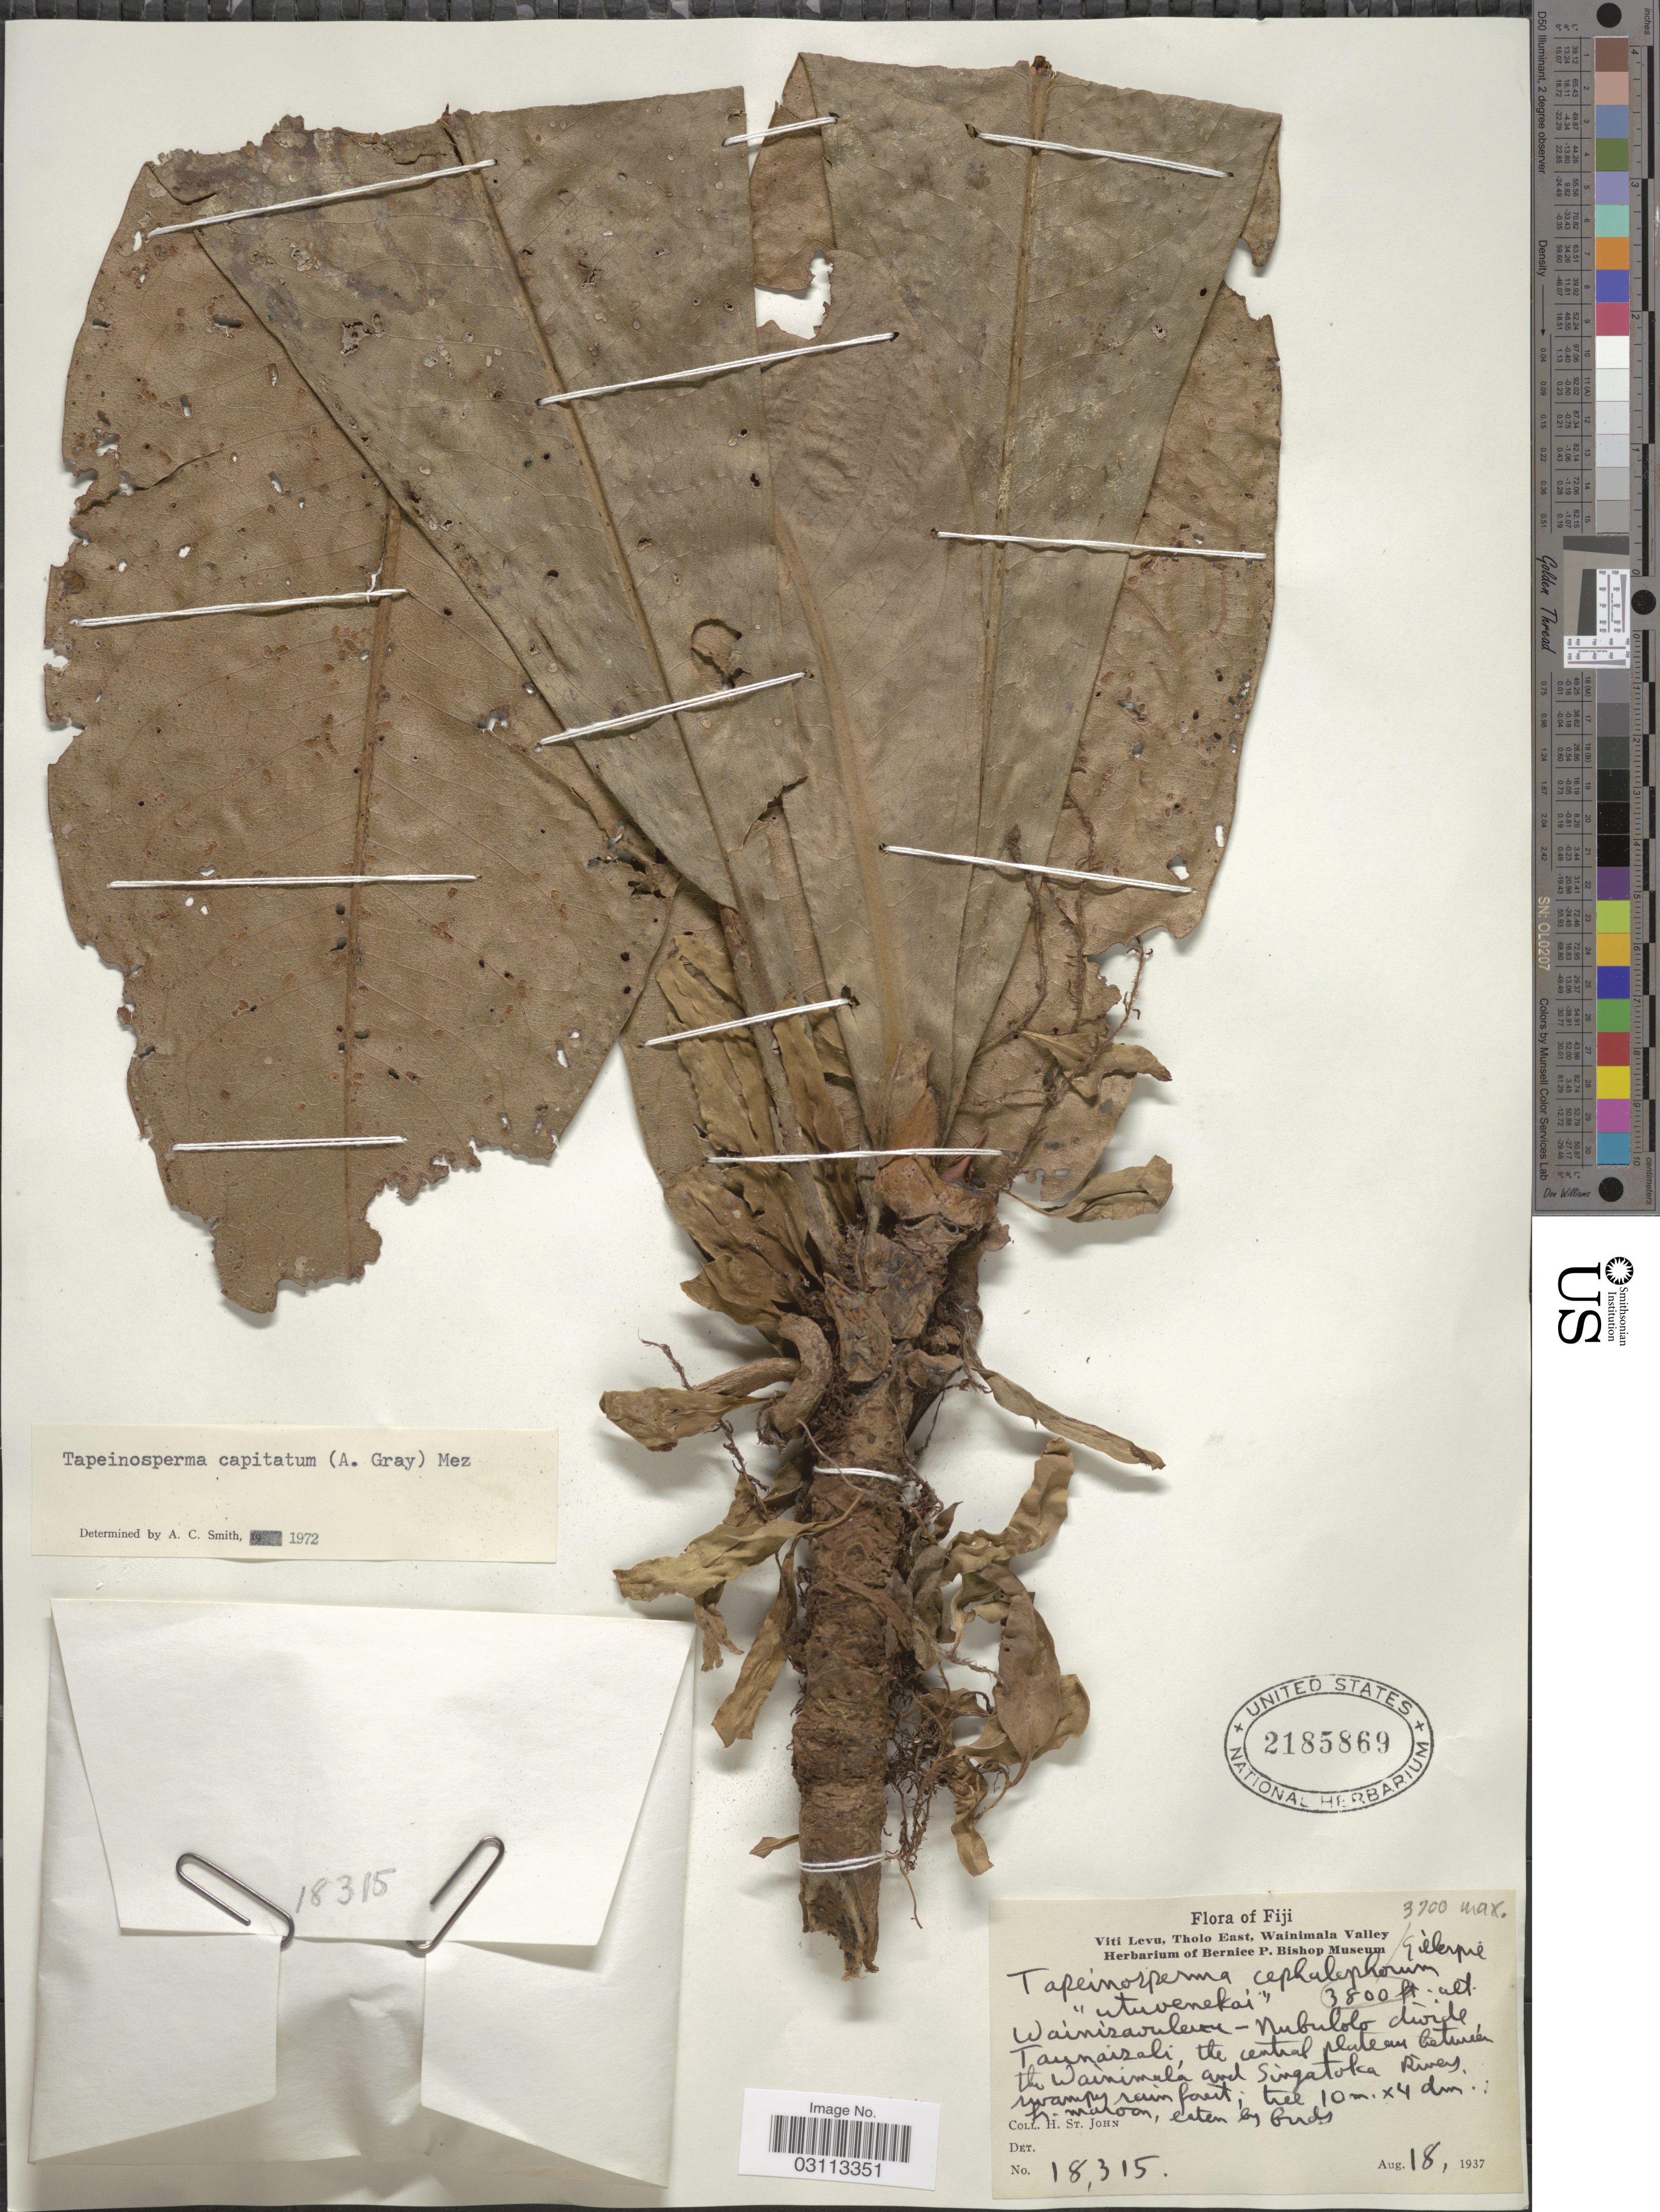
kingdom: Plantae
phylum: Tracheophyta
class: Magnoliopsida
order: Ericales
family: Primulaceae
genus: Tapeinosperma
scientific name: Tapeinosperma capitatum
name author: (A. Gray) Mez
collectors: H. St. John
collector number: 18315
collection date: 1937-08-18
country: Fiji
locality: Viti Levu, Tholo East, Wainimala Valley. Wainiravulevu-Nubulolo divide, Taunaizali, the central plateau between the Wainimala and Singatoka Rivers. [interpreted]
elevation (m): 1128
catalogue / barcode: US 2185869